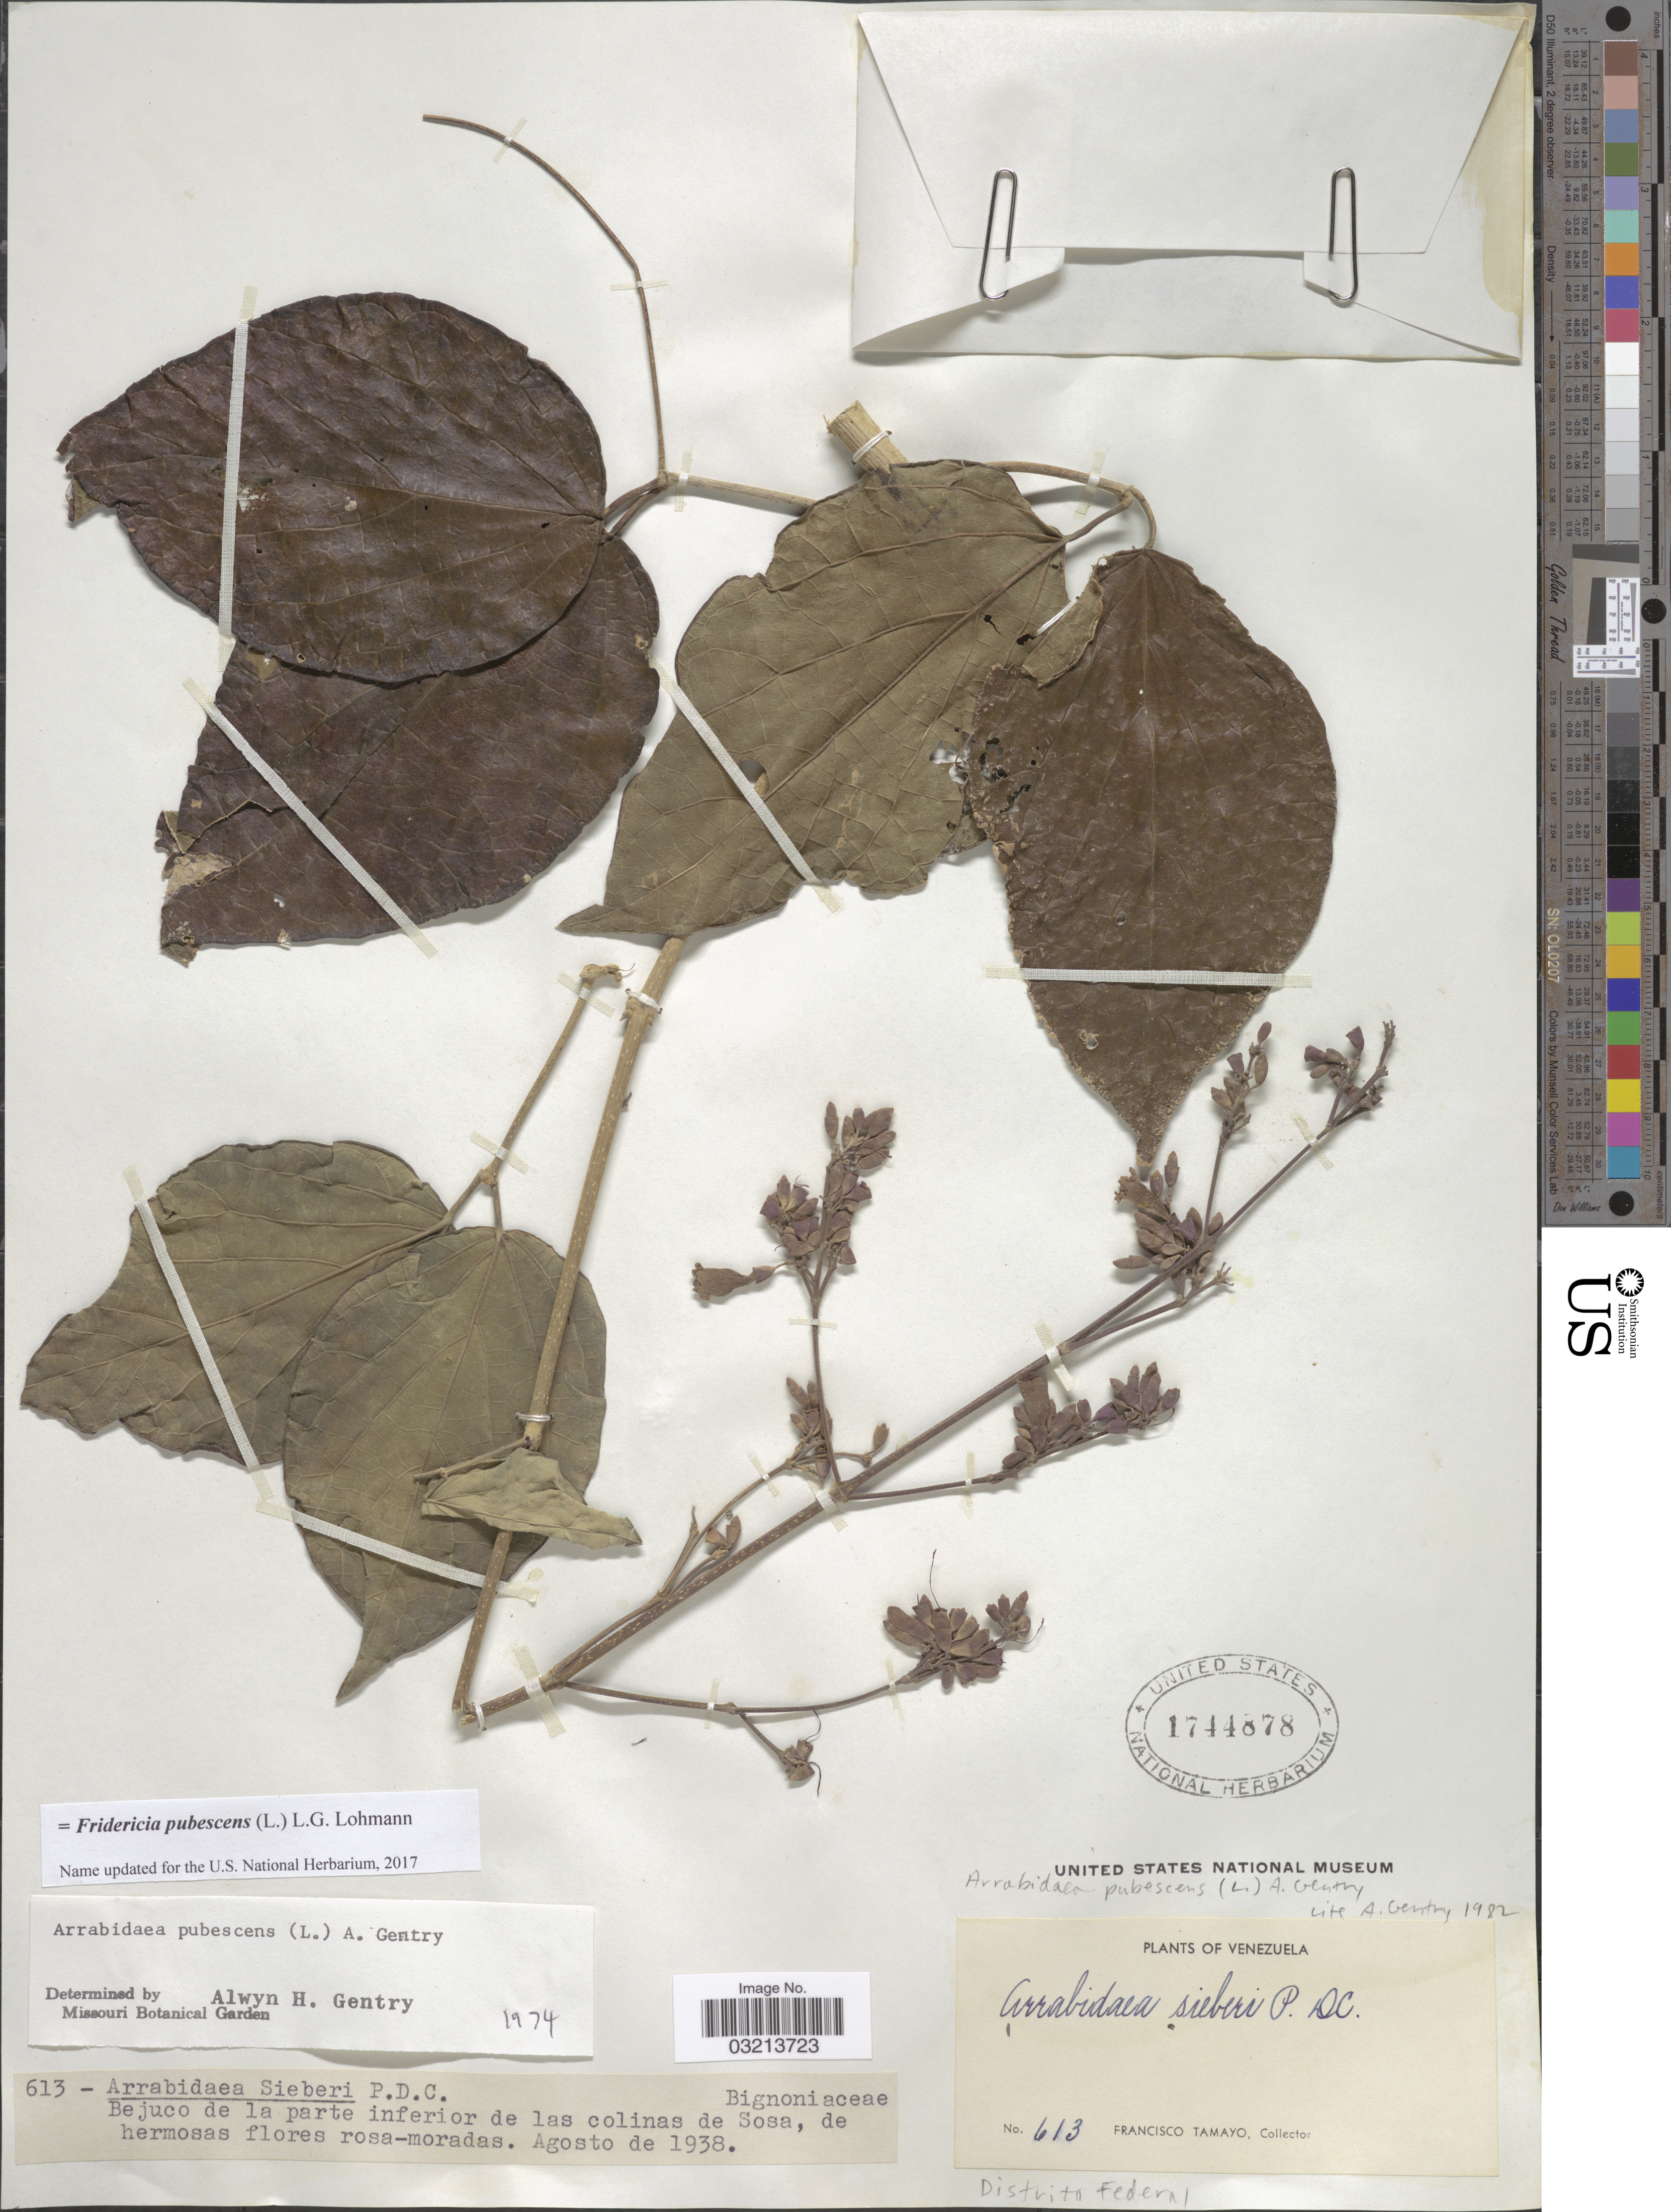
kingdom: Plantae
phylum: Tracheophyta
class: Magnoliopsida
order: Lamiales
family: Bignoniaceae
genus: Fridericia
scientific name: Fridericia pubescens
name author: (L.) L.G. Lohmann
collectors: F. Tamayo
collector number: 613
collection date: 1938-08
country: Venezuela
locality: Distrito Federal. Bejuco de la parte inferior de las colinas de Sosa.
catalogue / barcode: US 1744878